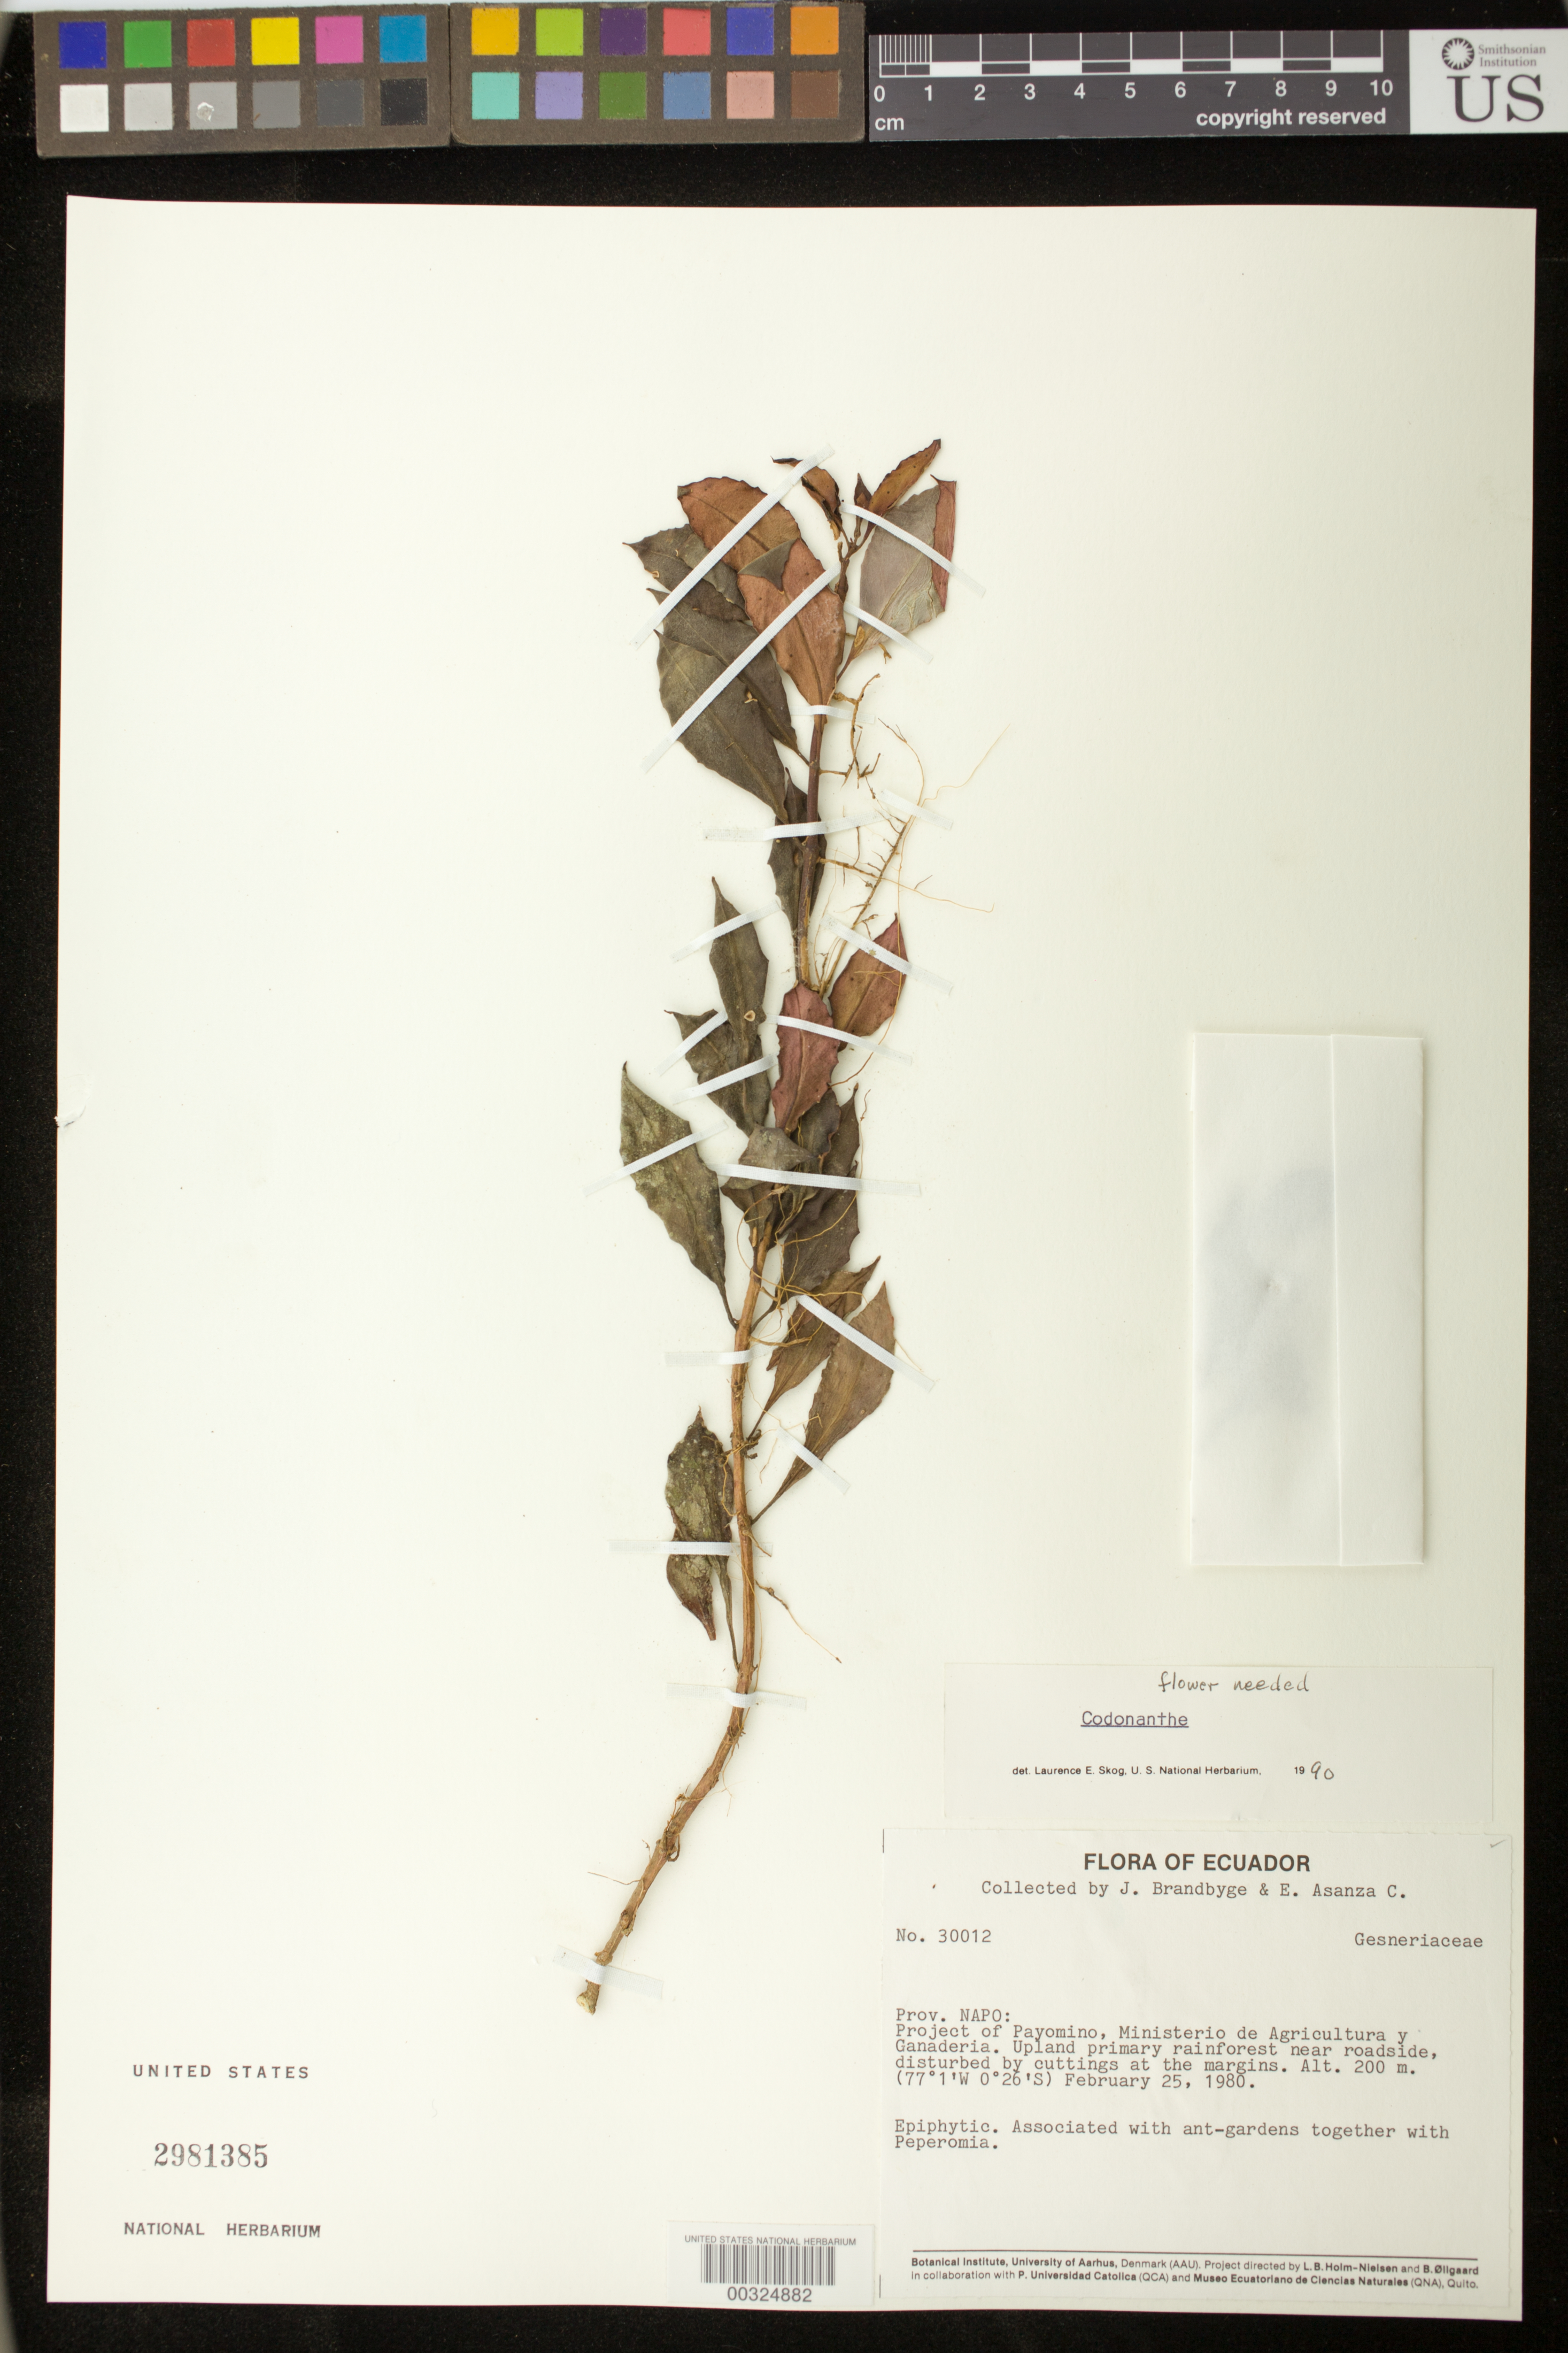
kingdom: Plantae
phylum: Tracheophyta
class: Magnoliopsida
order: Lamiales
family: Gesneriaceae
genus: Codonanthe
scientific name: Codonanthe uleana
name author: Fritsch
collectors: J. Brandbyge & E. Asanza C.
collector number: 30012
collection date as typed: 25 Feb 1980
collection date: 1980-02-25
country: Ecuador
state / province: Napo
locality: Project of Payomino, Ministerio de Agricultura and Ganaderia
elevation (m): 200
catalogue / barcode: US 2981385